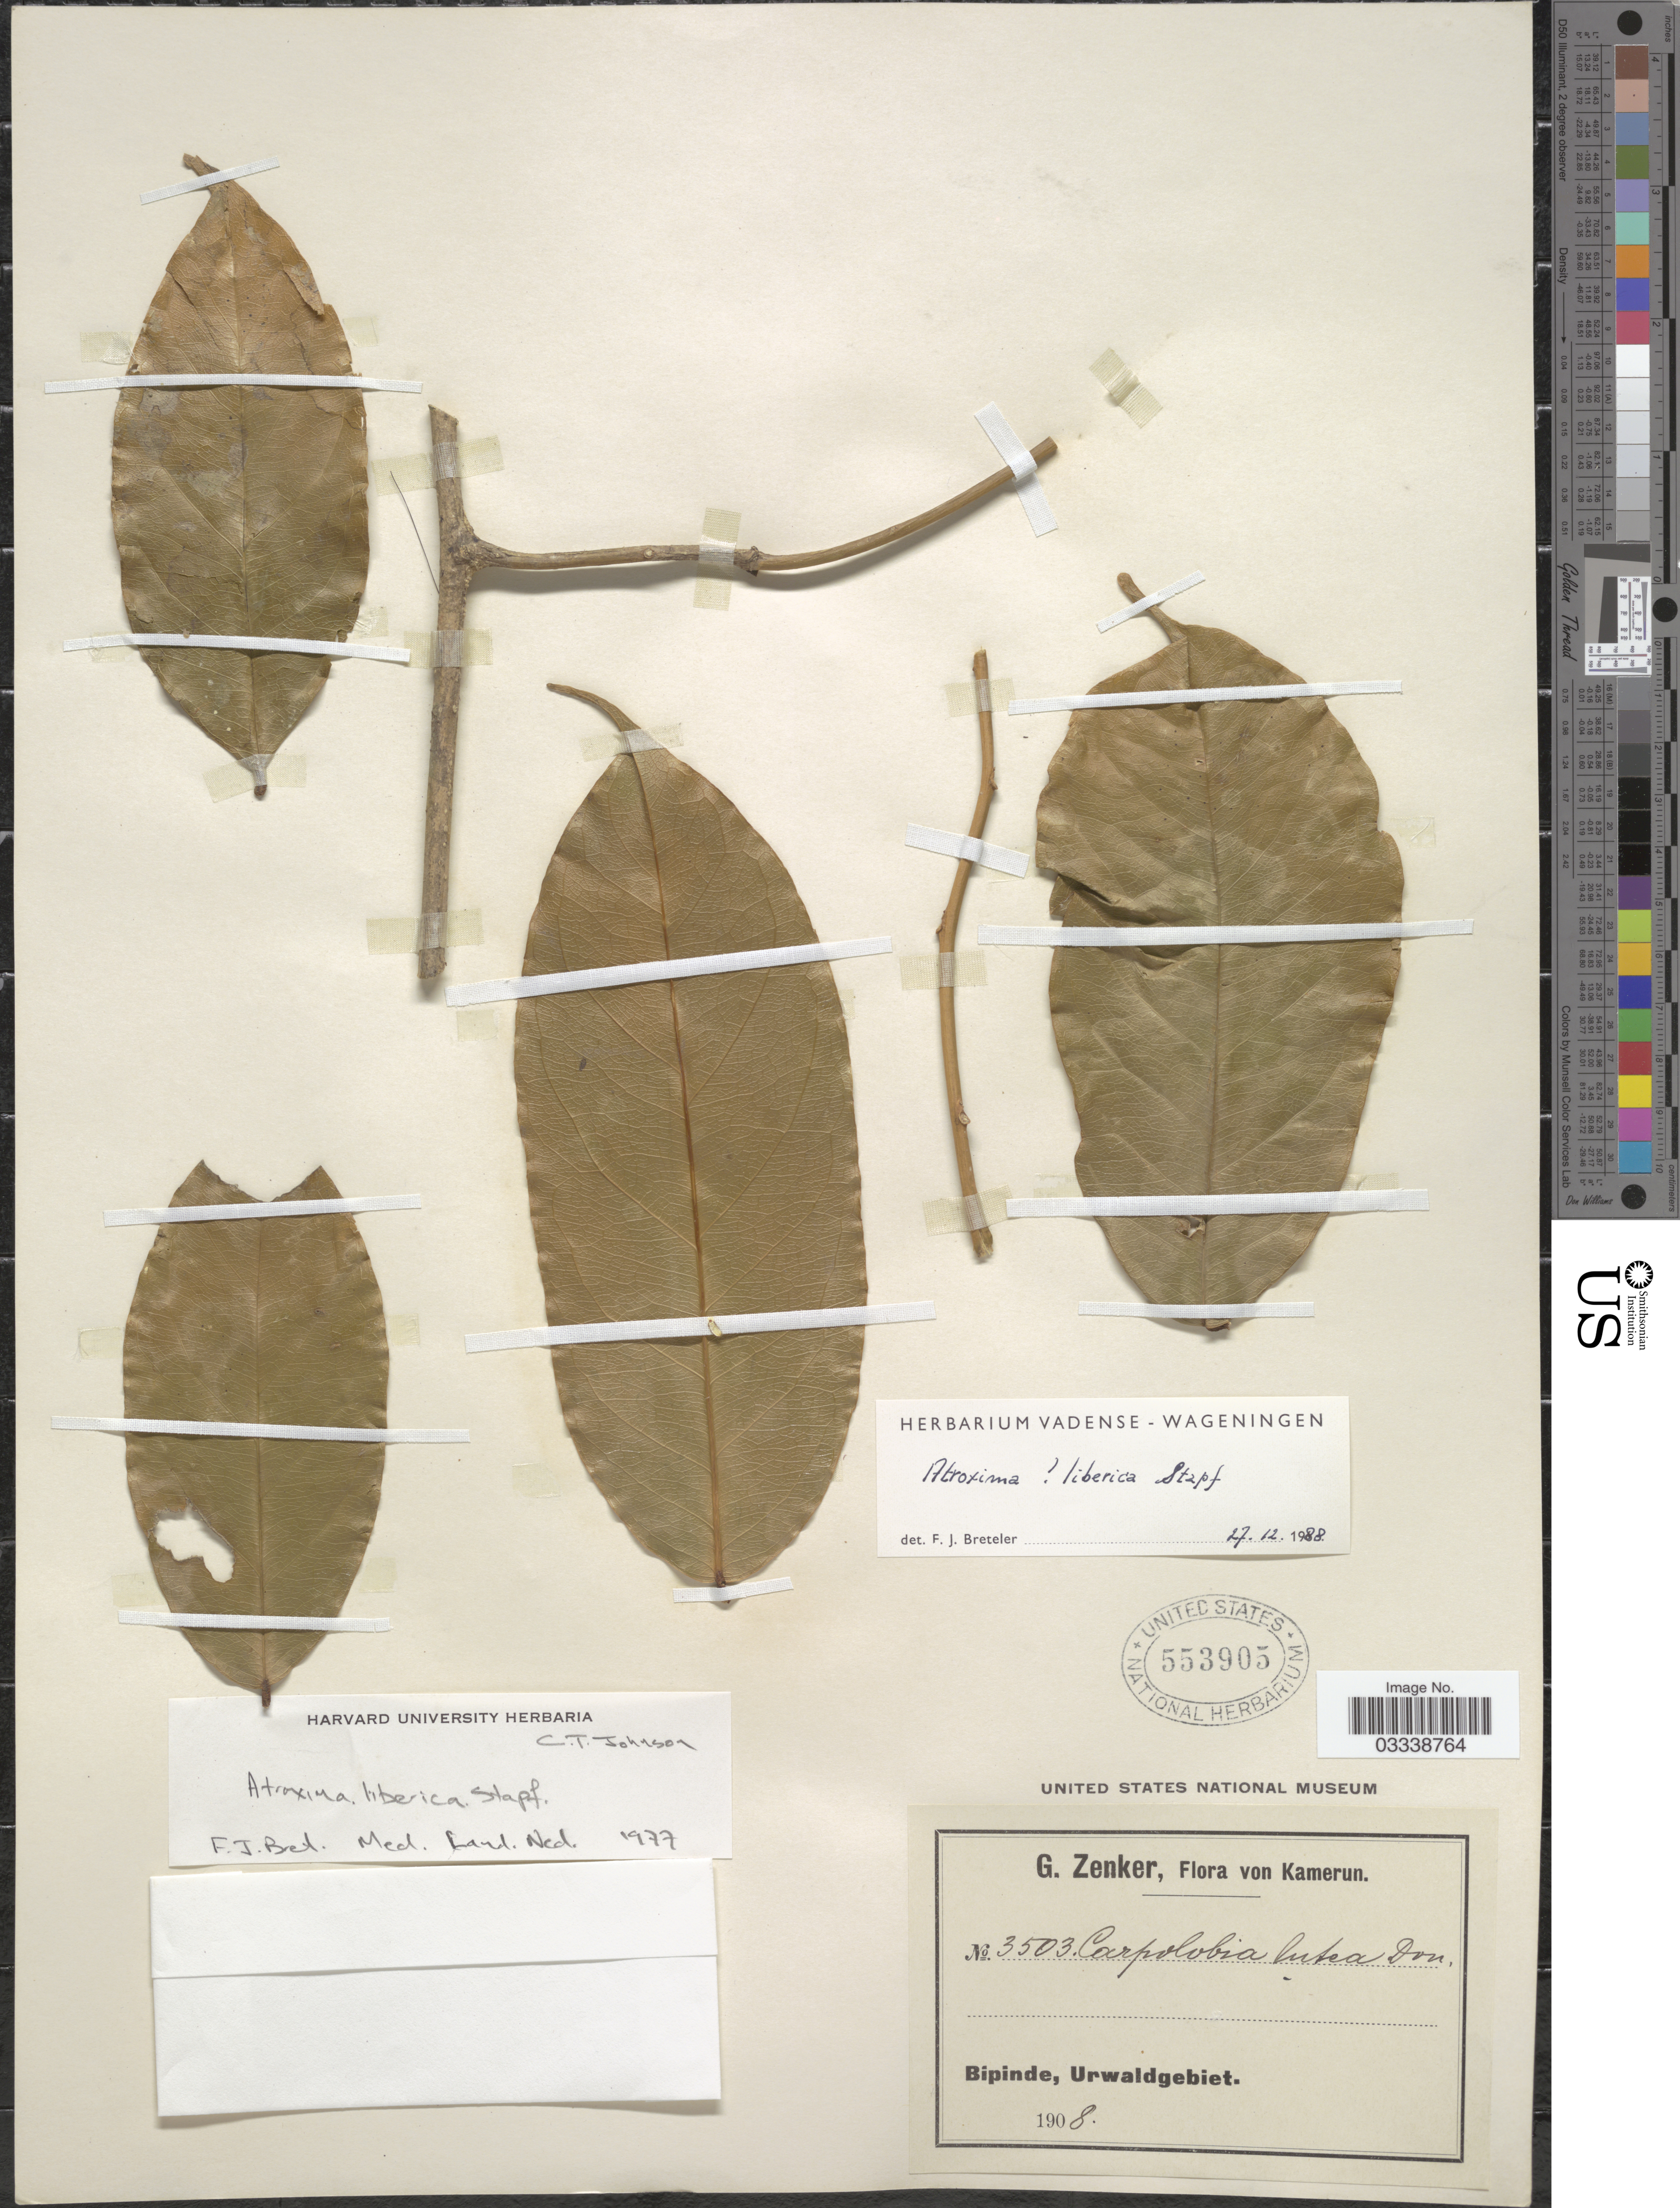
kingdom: Plantae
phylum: Tracheophyta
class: Magnoliopsida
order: Fabales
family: Polygalaceae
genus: Atroxima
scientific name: Atroxima liberica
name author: Stapf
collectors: G. A. Zenker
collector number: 3503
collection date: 1908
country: Cameroon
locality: Kamerun. Bipinde, Urwaldgebiet.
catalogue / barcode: US 553905